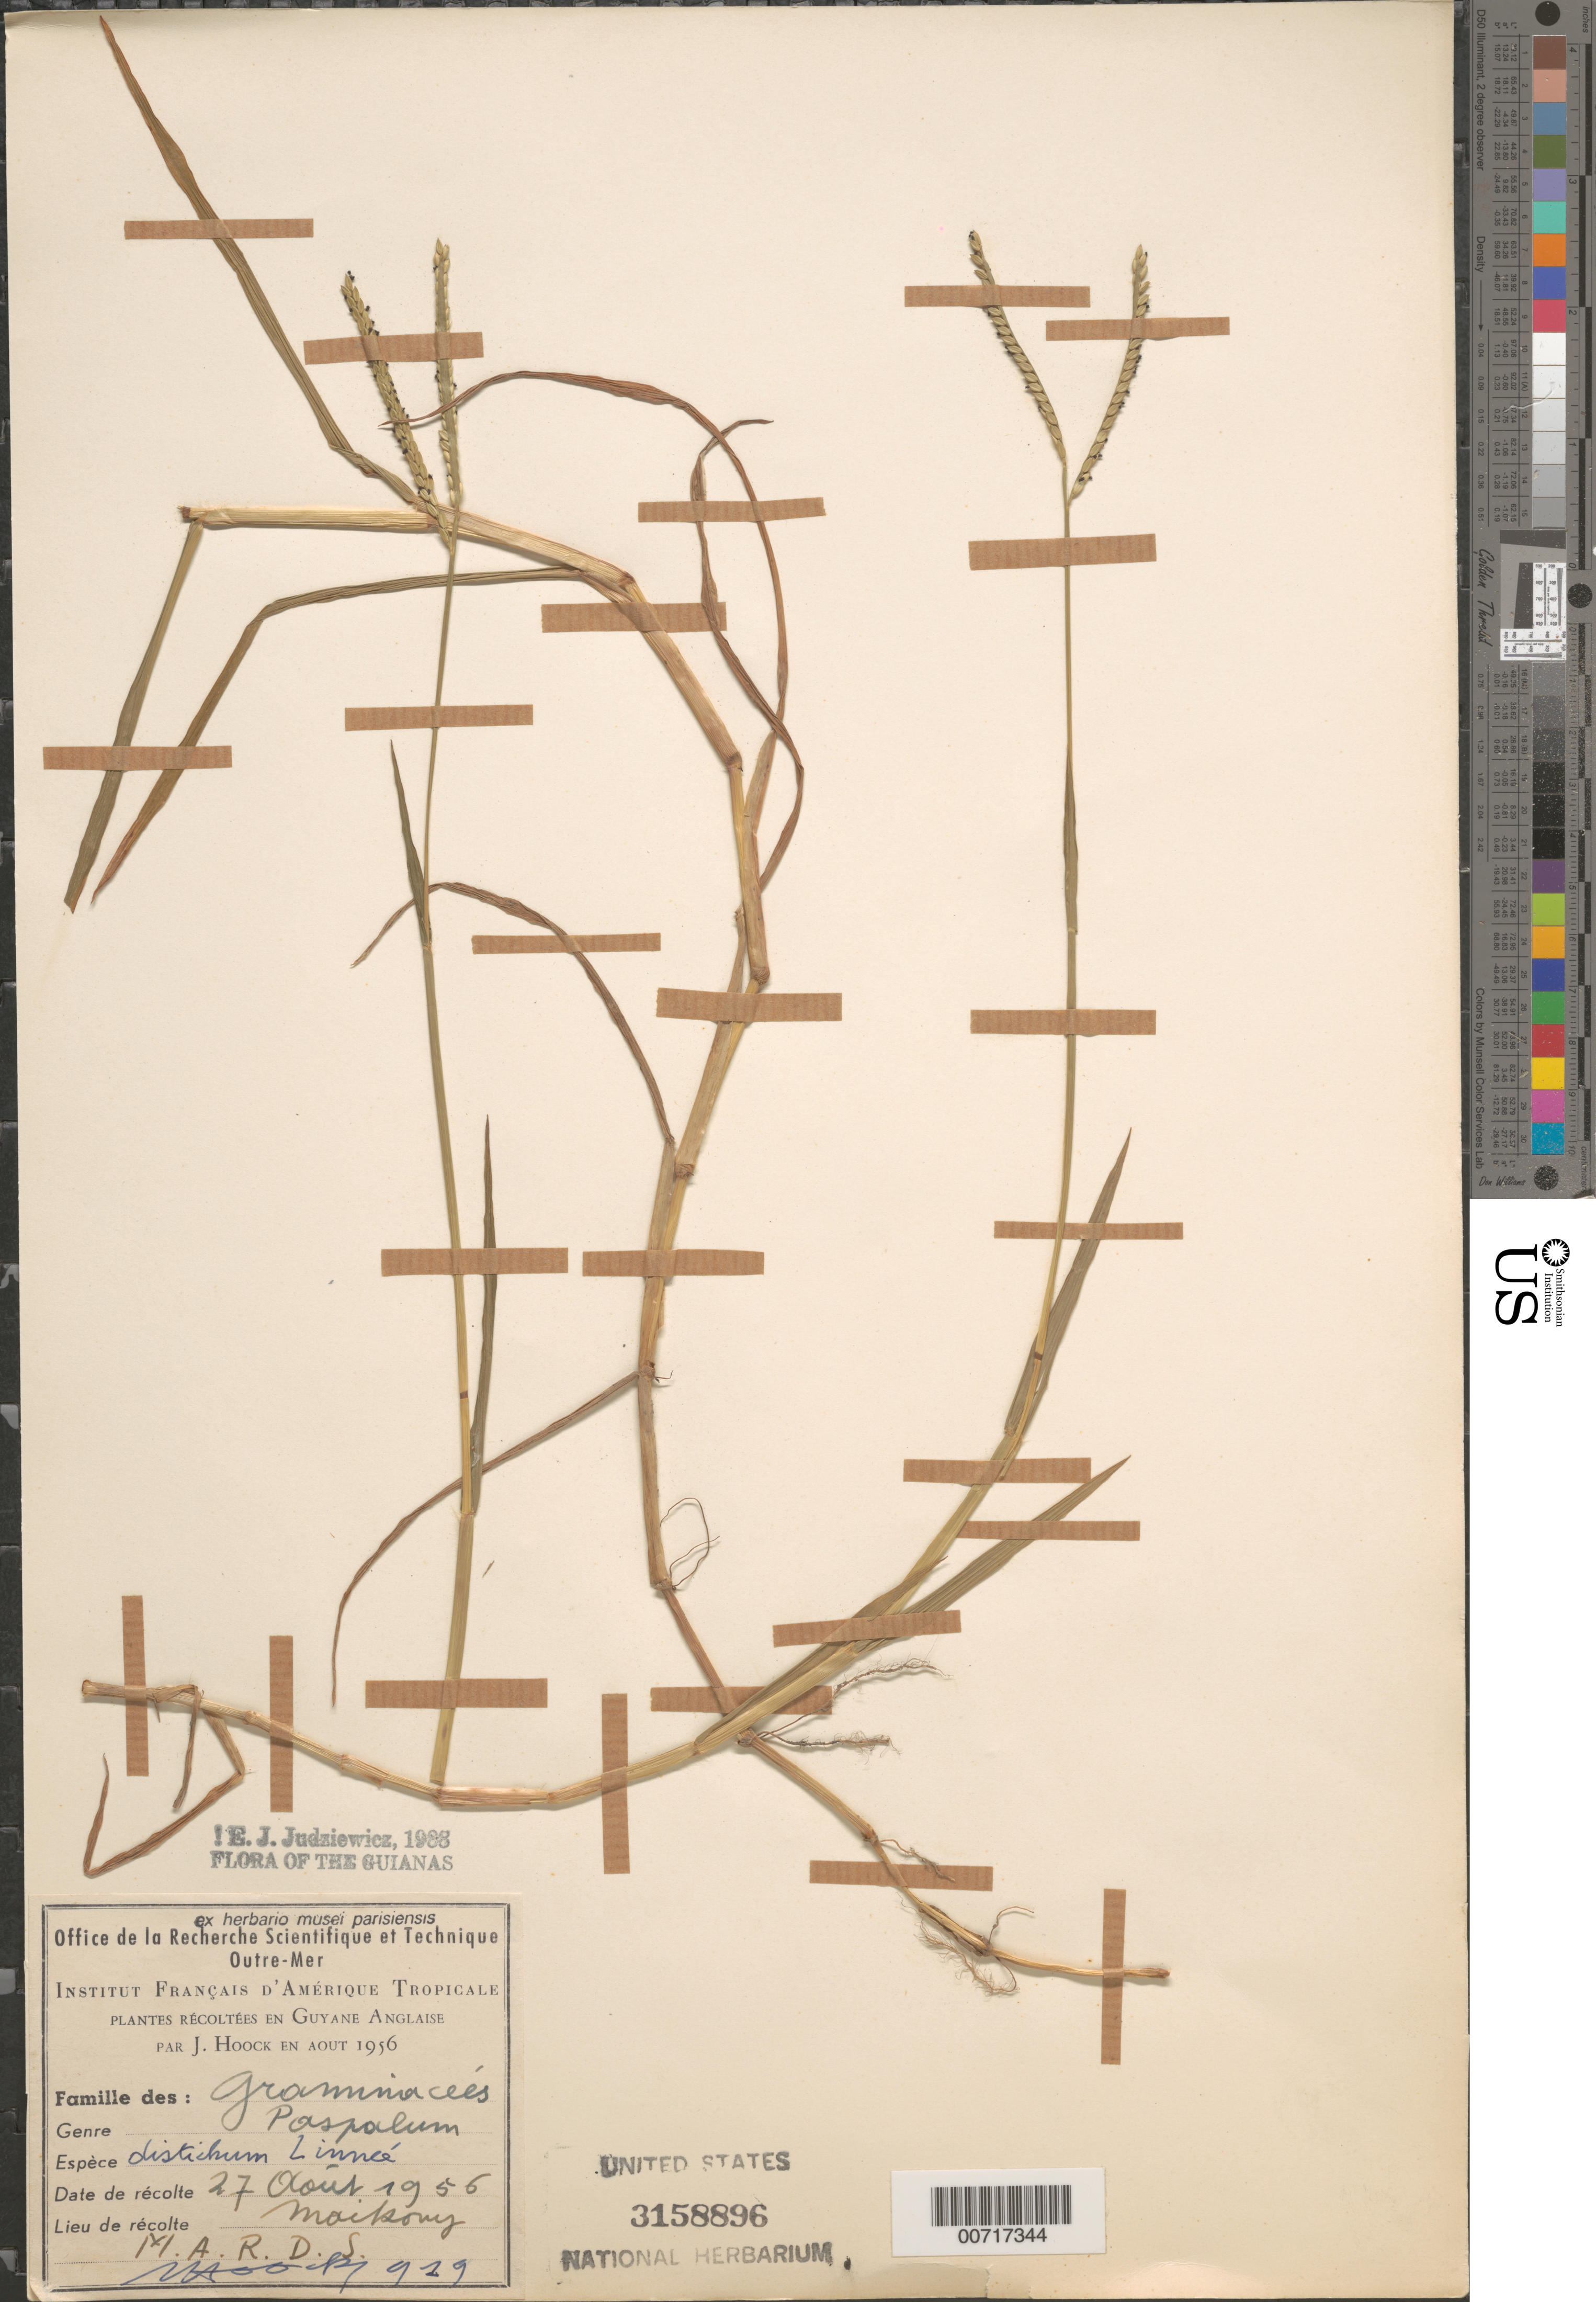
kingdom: Plantae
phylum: Tracheophyta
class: Liliopsida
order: Poales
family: Poaceae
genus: Paspalum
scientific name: Paspalum distichum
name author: L.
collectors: J. Hoock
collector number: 1919*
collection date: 1956-08-27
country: Guyana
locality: Guyane Anglaise. Maikong. M.A.R.D.S.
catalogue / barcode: US 3158896